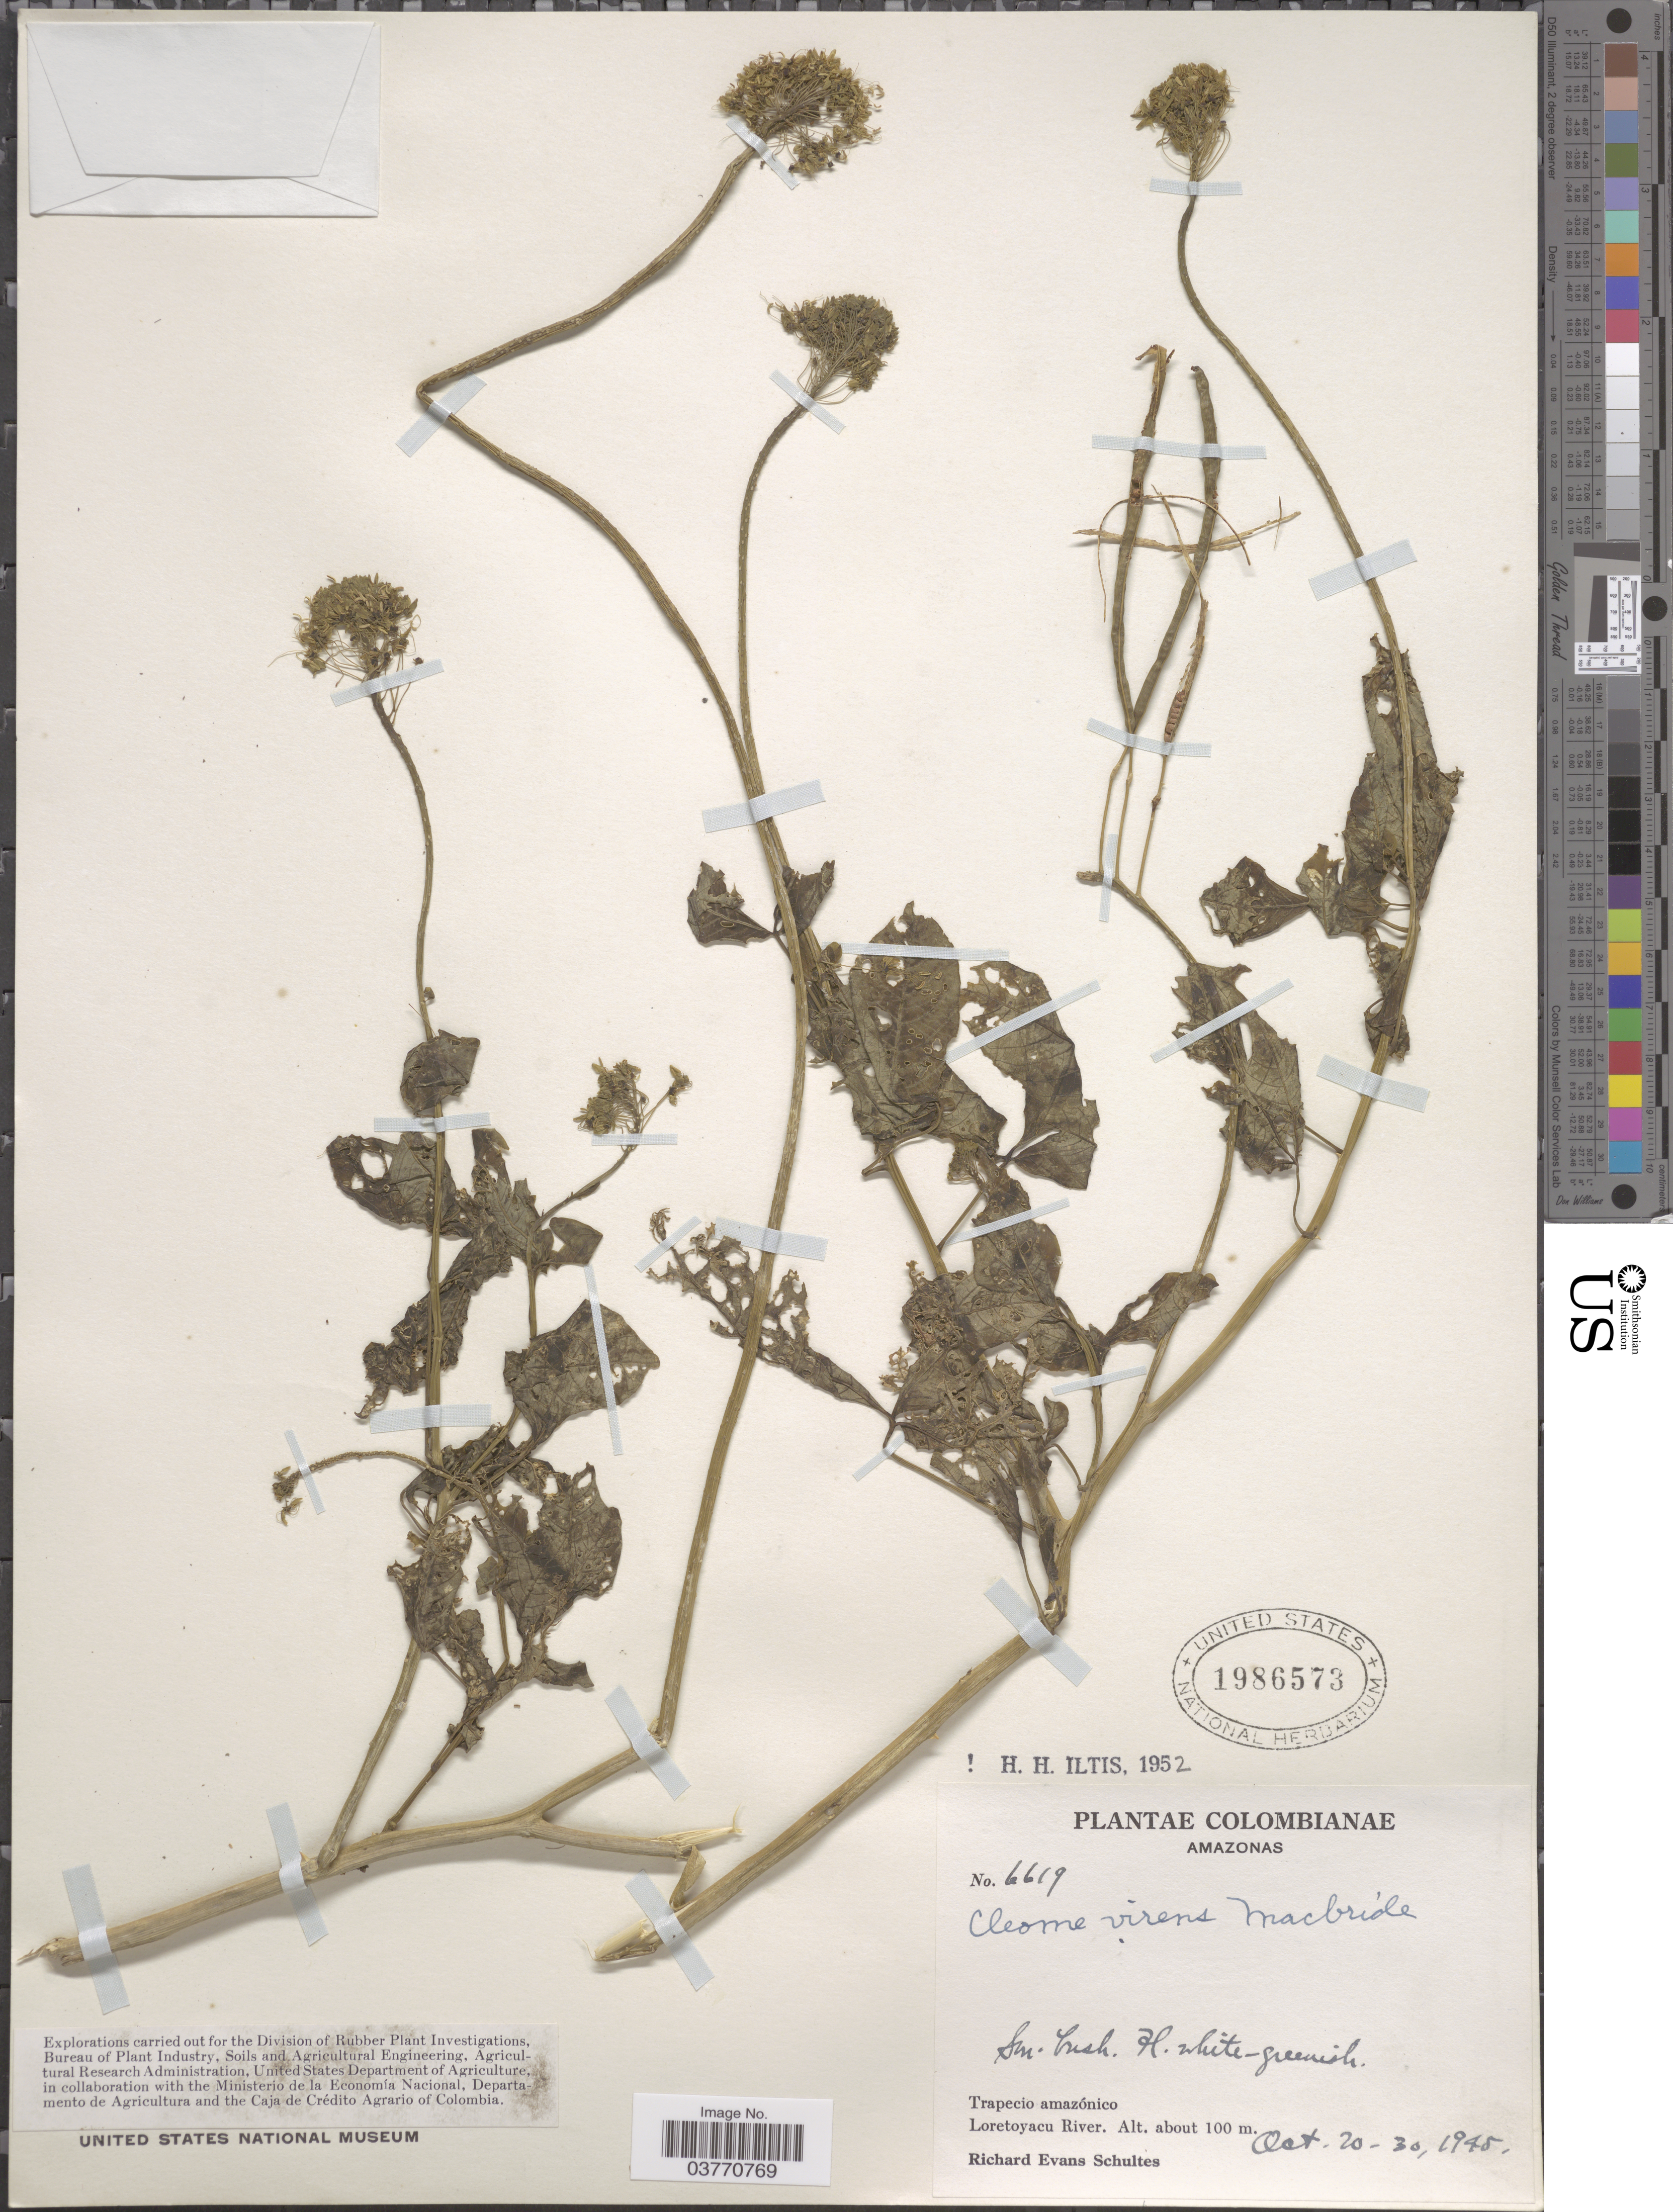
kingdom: Plantae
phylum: Tracheophyta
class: Magnoliopsida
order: Brassicales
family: Cleomaceae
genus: Tarenaya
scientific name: Tarenaya virens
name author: (J.F. Macbr.) Soares Neto & Roalson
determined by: Strong, M. T., (US), Smithsonian Institution - National Museum of Natural History (UNITED STATES)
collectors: R. E. Schultes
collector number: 6619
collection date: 1945-10-20/1945-10-30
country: Colombia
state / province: Amazônas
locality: Trapecio amazónico. Loretoyacu River.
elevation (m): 100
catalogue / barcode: US 1986573